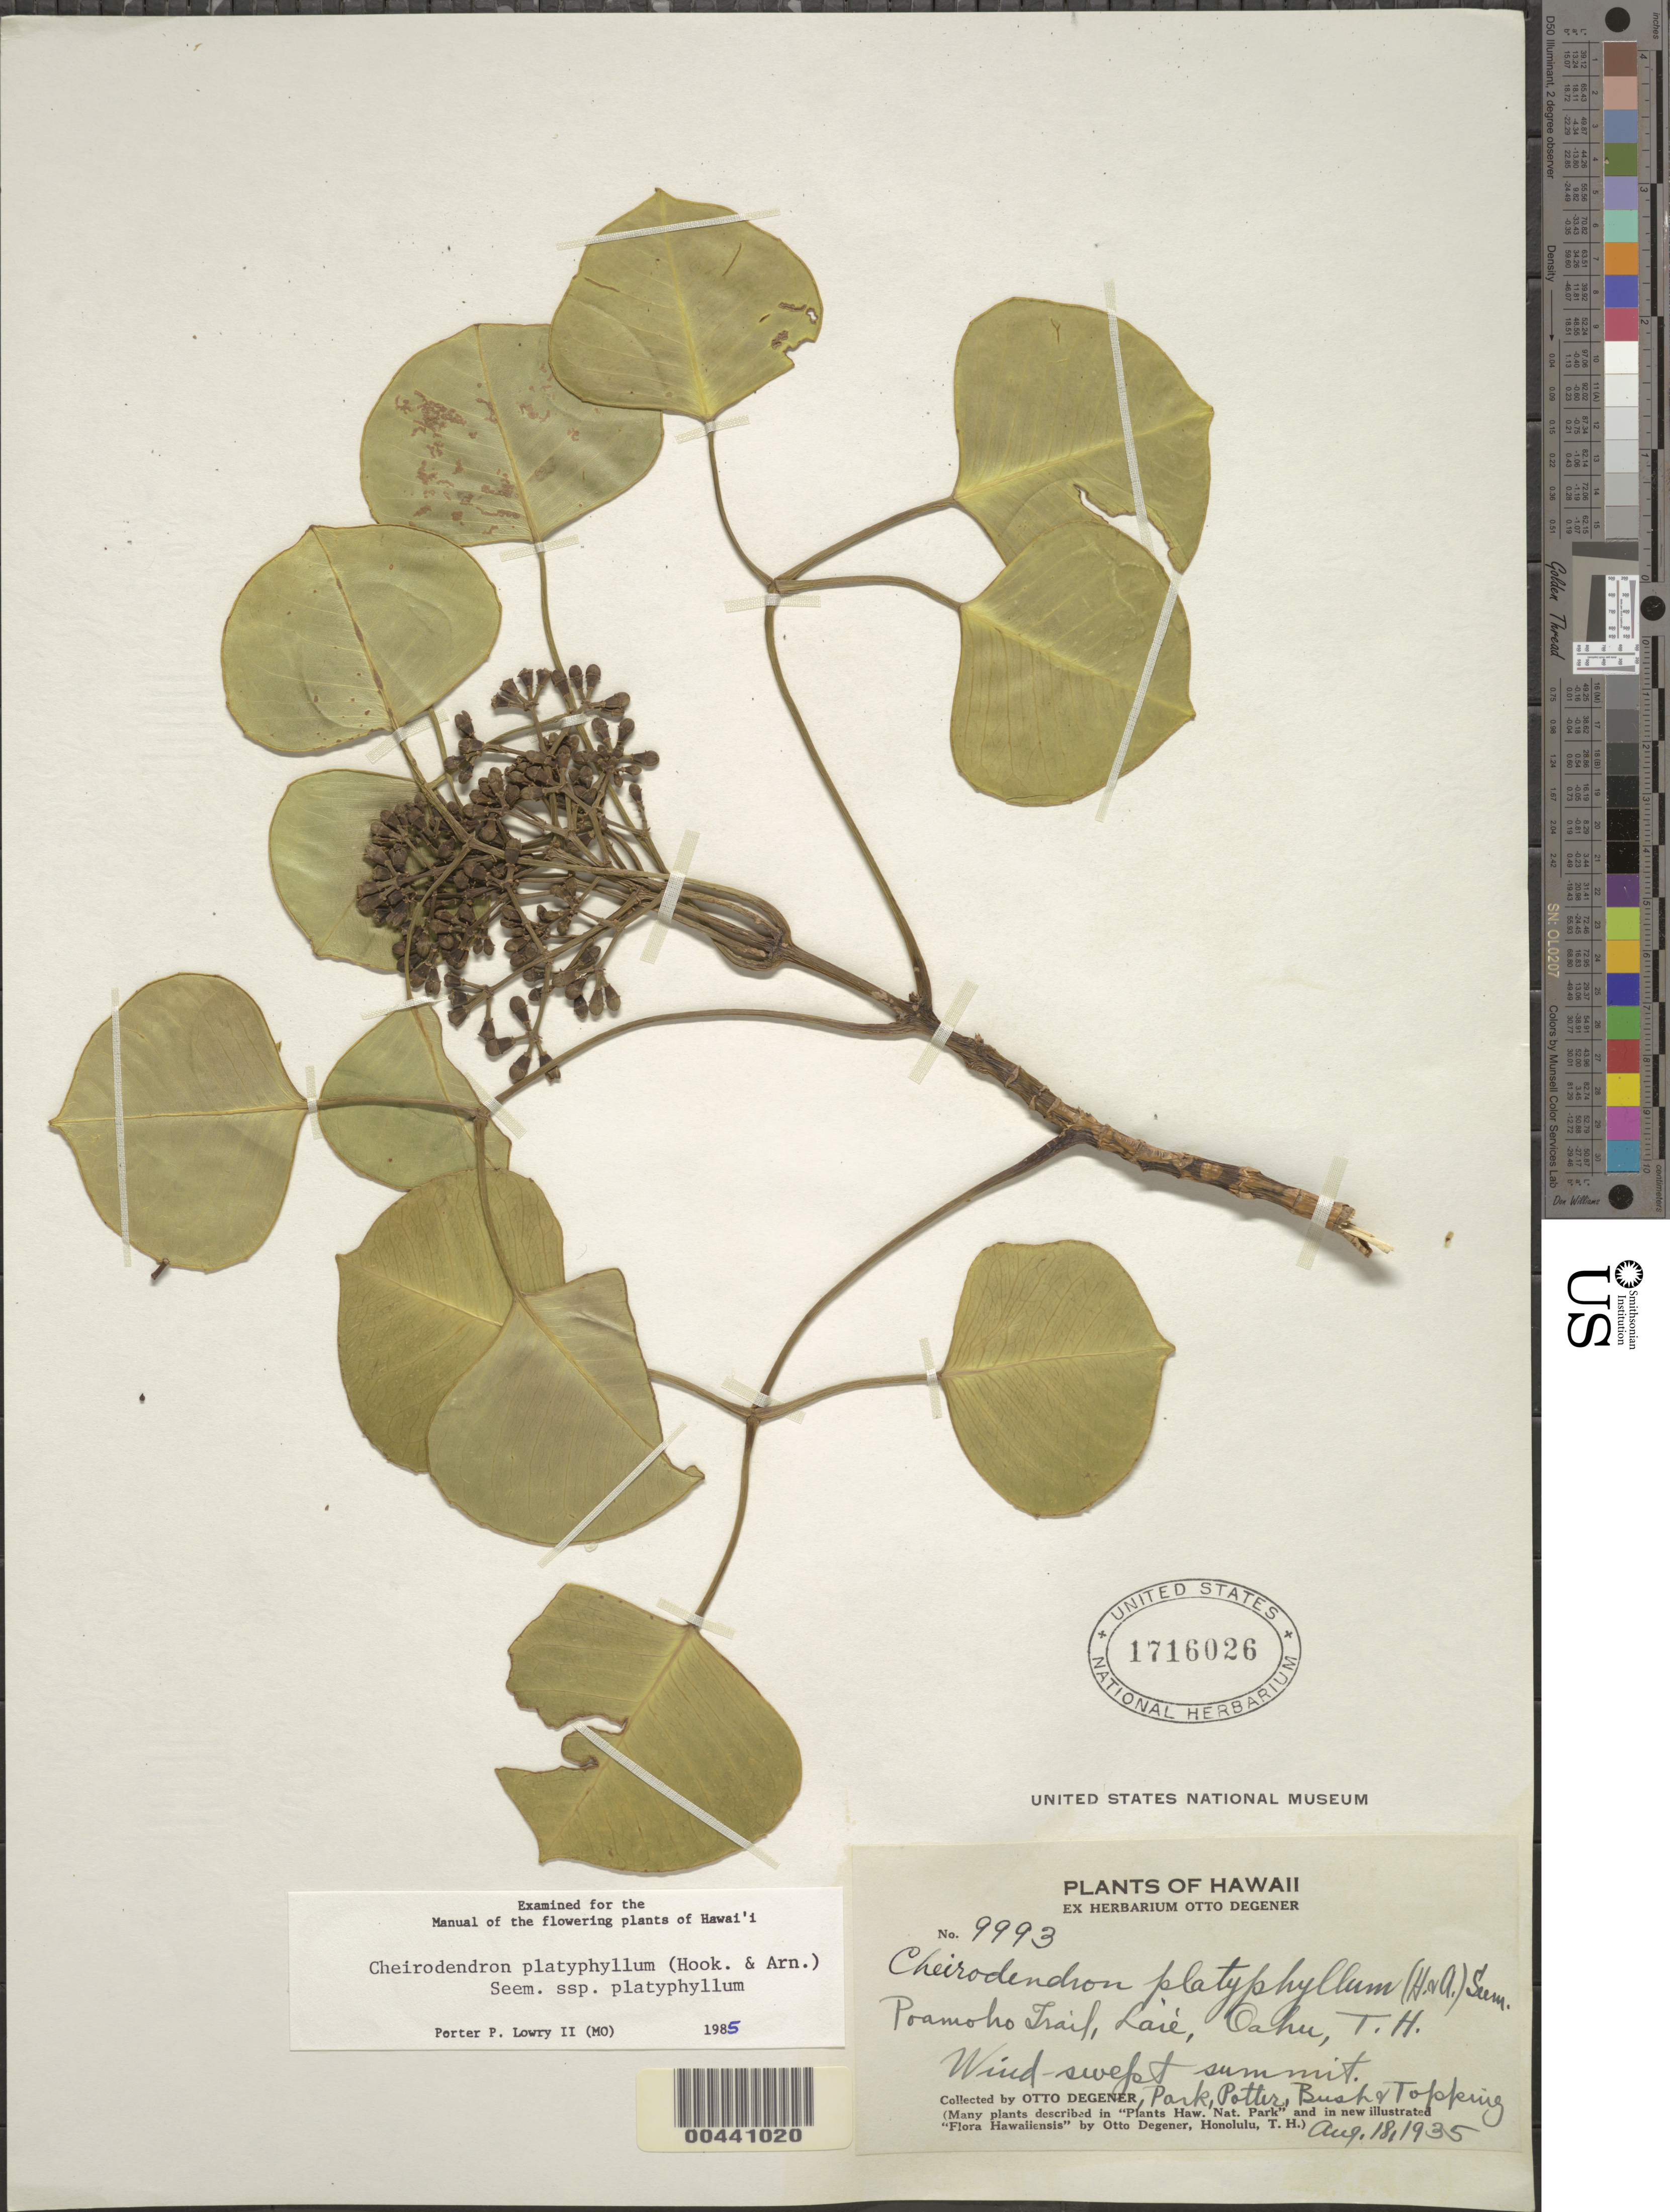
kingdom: Plantae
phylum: Tracheophyta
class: Magnoliopsida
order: Apiales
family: Araliaceae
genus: Cheirodendron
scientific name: Cheirodendron platyphyllum subsp. platyphyllum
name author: (Hook. & Arn.) Seem.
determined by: Lowry, P. P., (MO), Missouri Botanical Garden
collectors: O. Degener, Park, Potter, B. F. Bush & D. L. Topping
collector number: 9993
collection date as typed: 18 Aug 1935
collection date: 1935-08-18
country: United States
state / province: Hawaii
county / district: Honolulu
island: Oahu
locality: Poamoho Trail, Laie, summit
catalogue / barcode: US 1716026